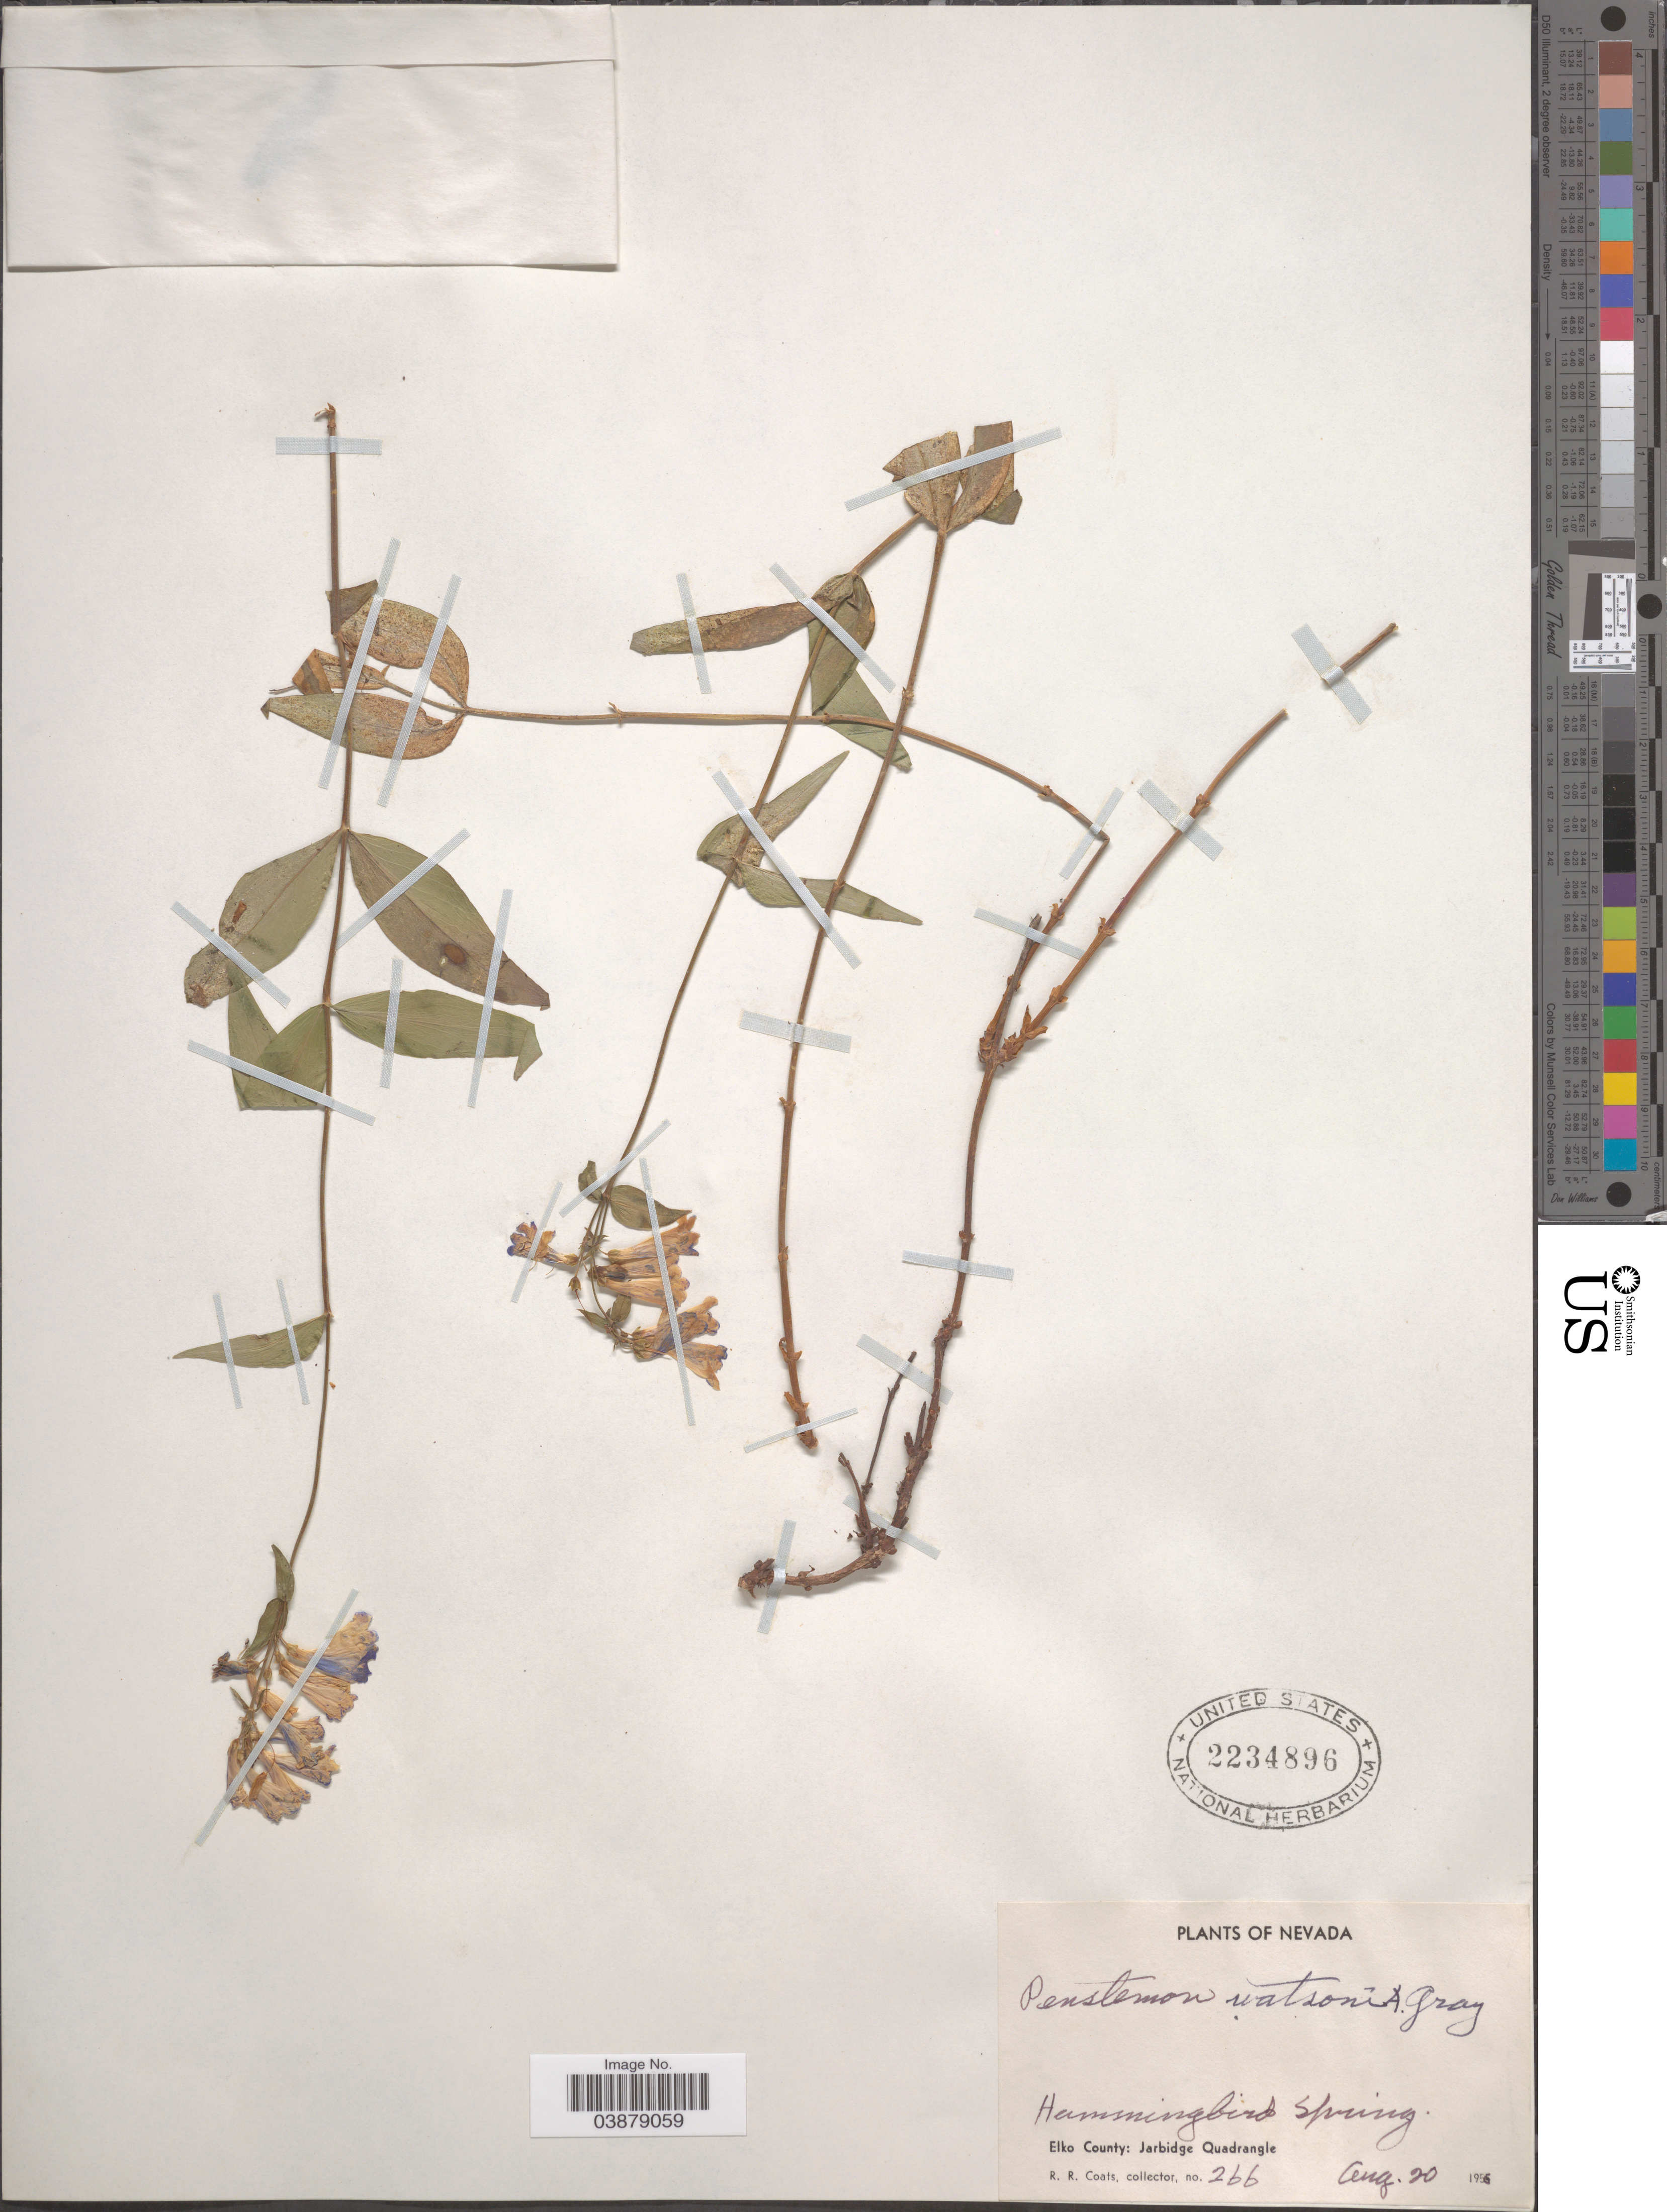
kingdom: Plantae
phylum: Tracheophyta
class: Magnoliopsida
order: Lamiales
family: Plantaginaceae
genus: Penstemon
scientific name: Penstemon watsonii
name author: A. Gray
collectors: R. Coats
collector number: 266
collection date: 1956-08-20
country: United States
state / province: Nevada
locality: Hummingbird Spring. Elko County: Jarbridge Quadrangle.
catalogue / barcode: US 2234896